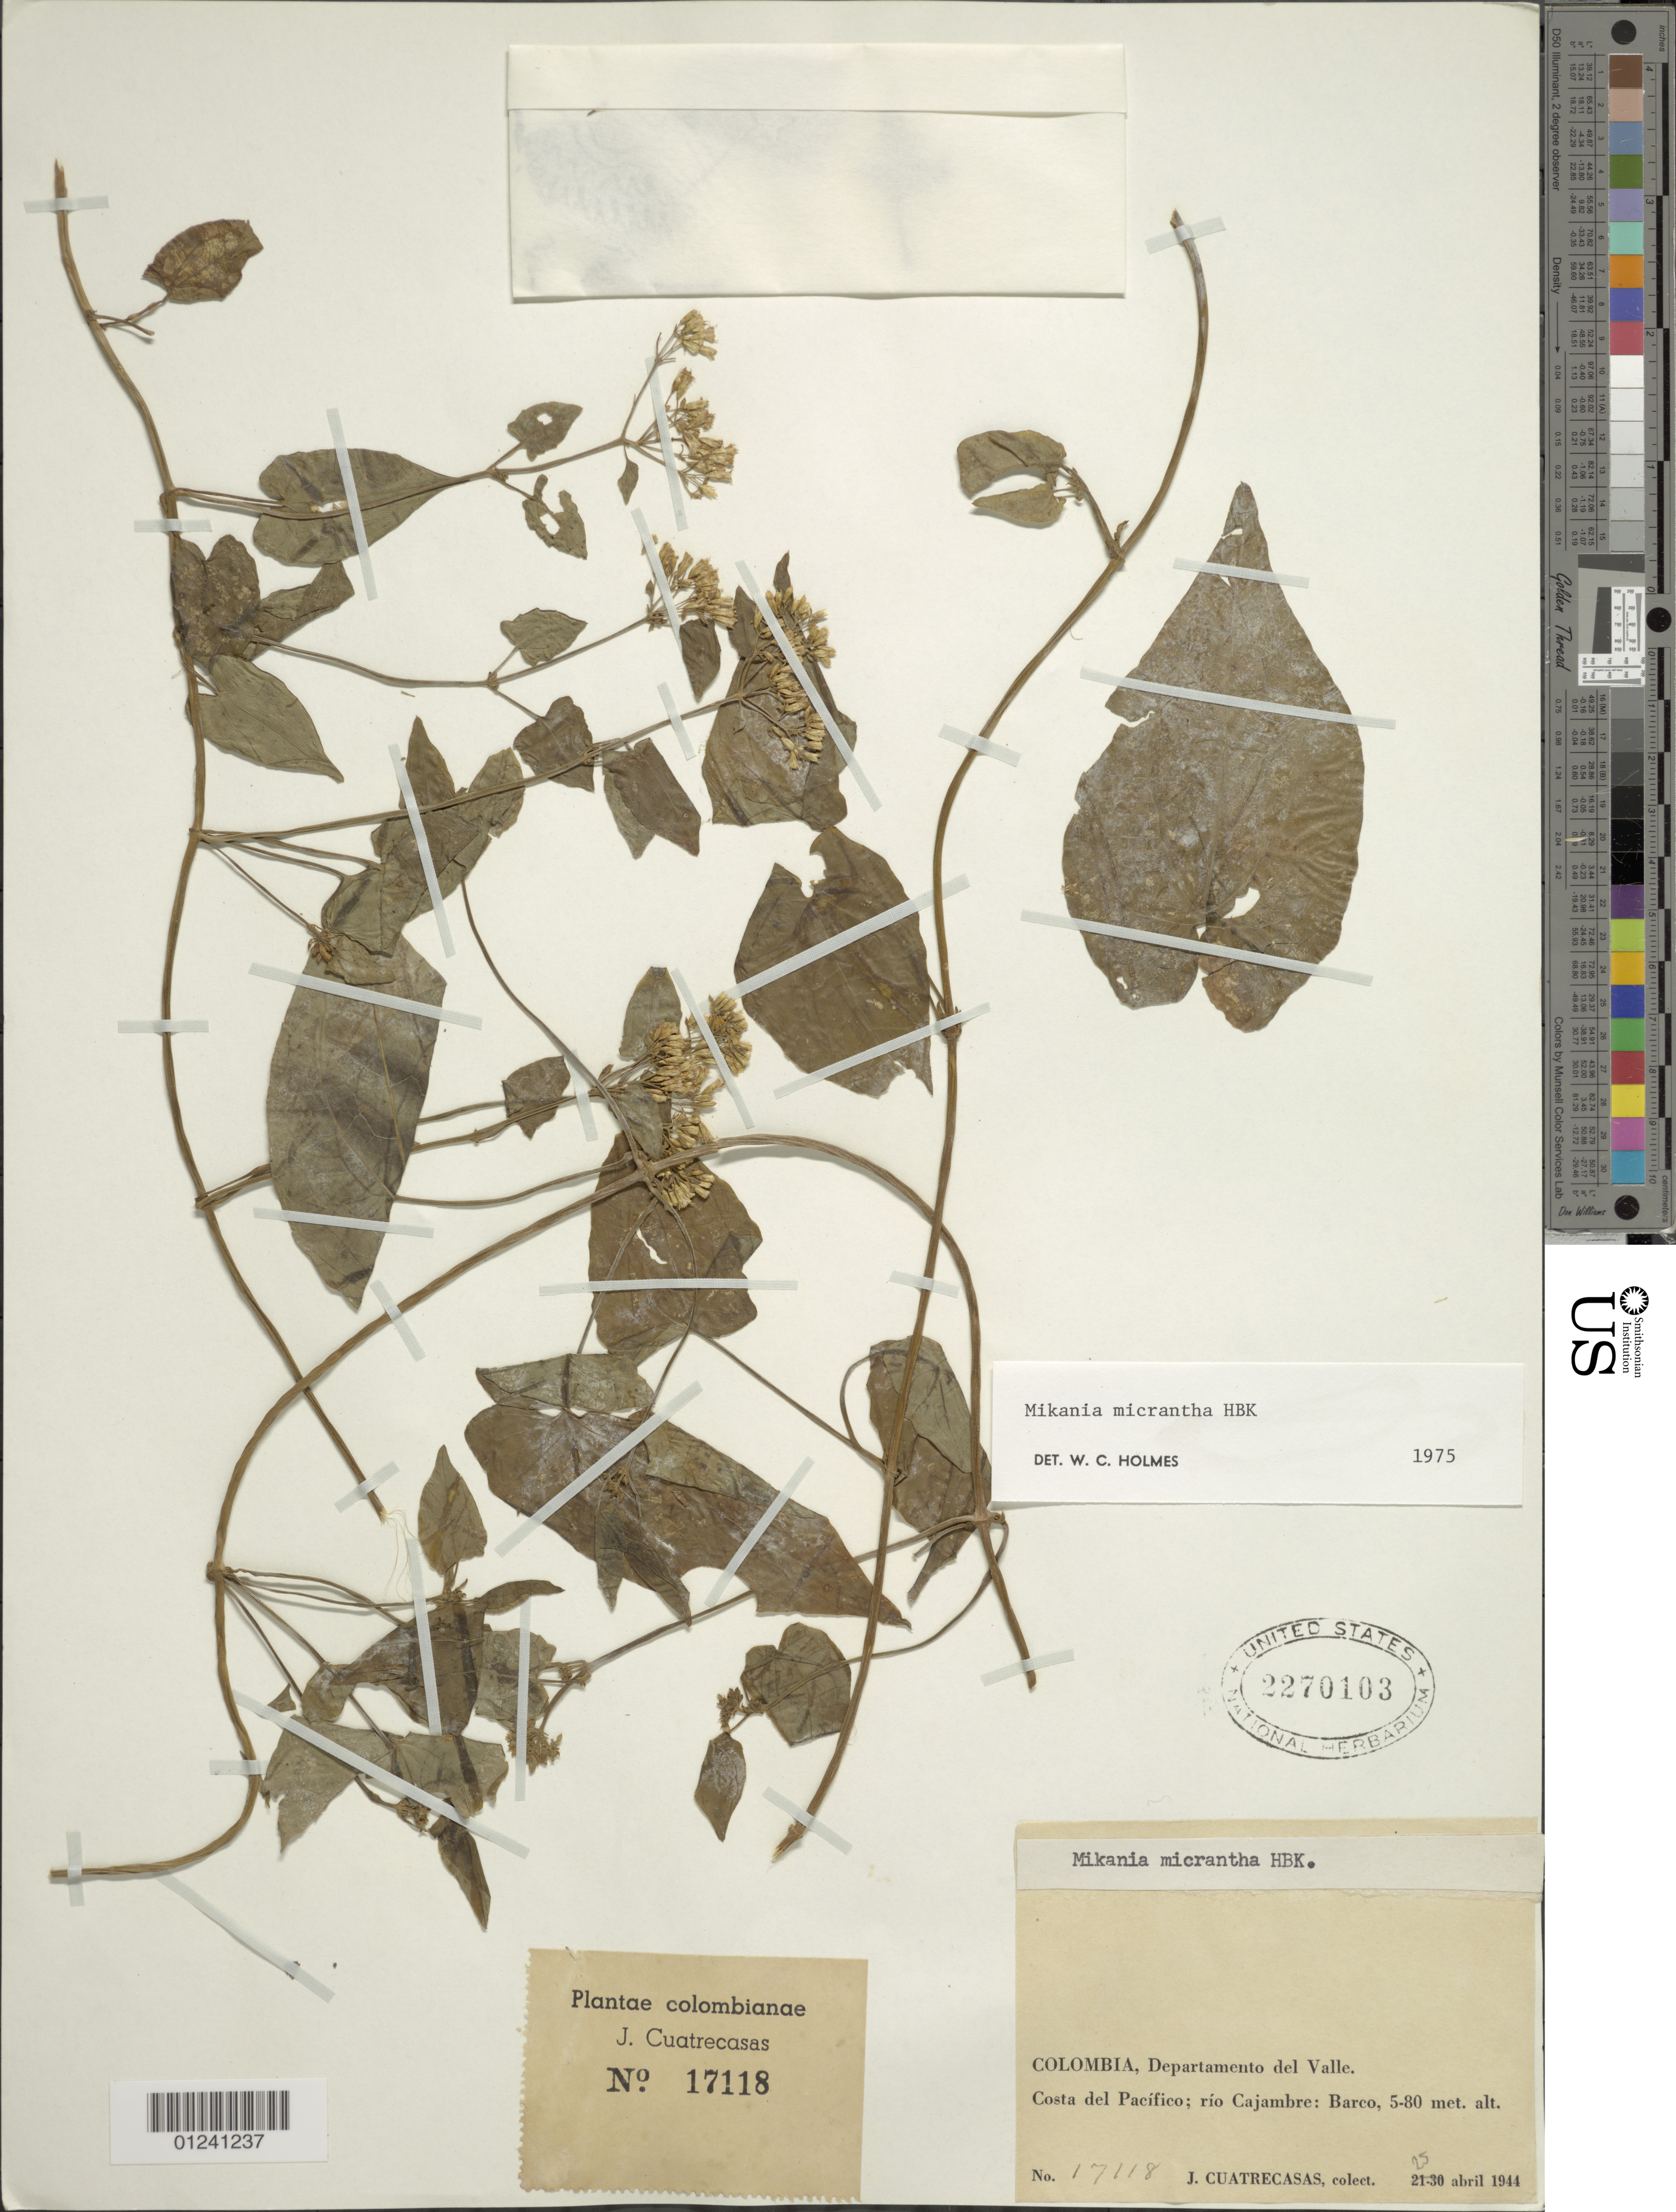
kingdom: Plantae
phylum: Tracheophyta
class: Magnoliopsida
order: Asterales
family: Asteraceae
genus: Mikania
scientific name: Mikania micrantha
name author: Kunth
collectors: J. Cuatrecasas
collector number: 17118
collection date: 1944-04-25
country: Colombia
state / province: Valle del Cauca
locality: Costa del Pacífico; río Cajambre: Barco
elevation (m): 5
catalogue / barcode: US 2270103